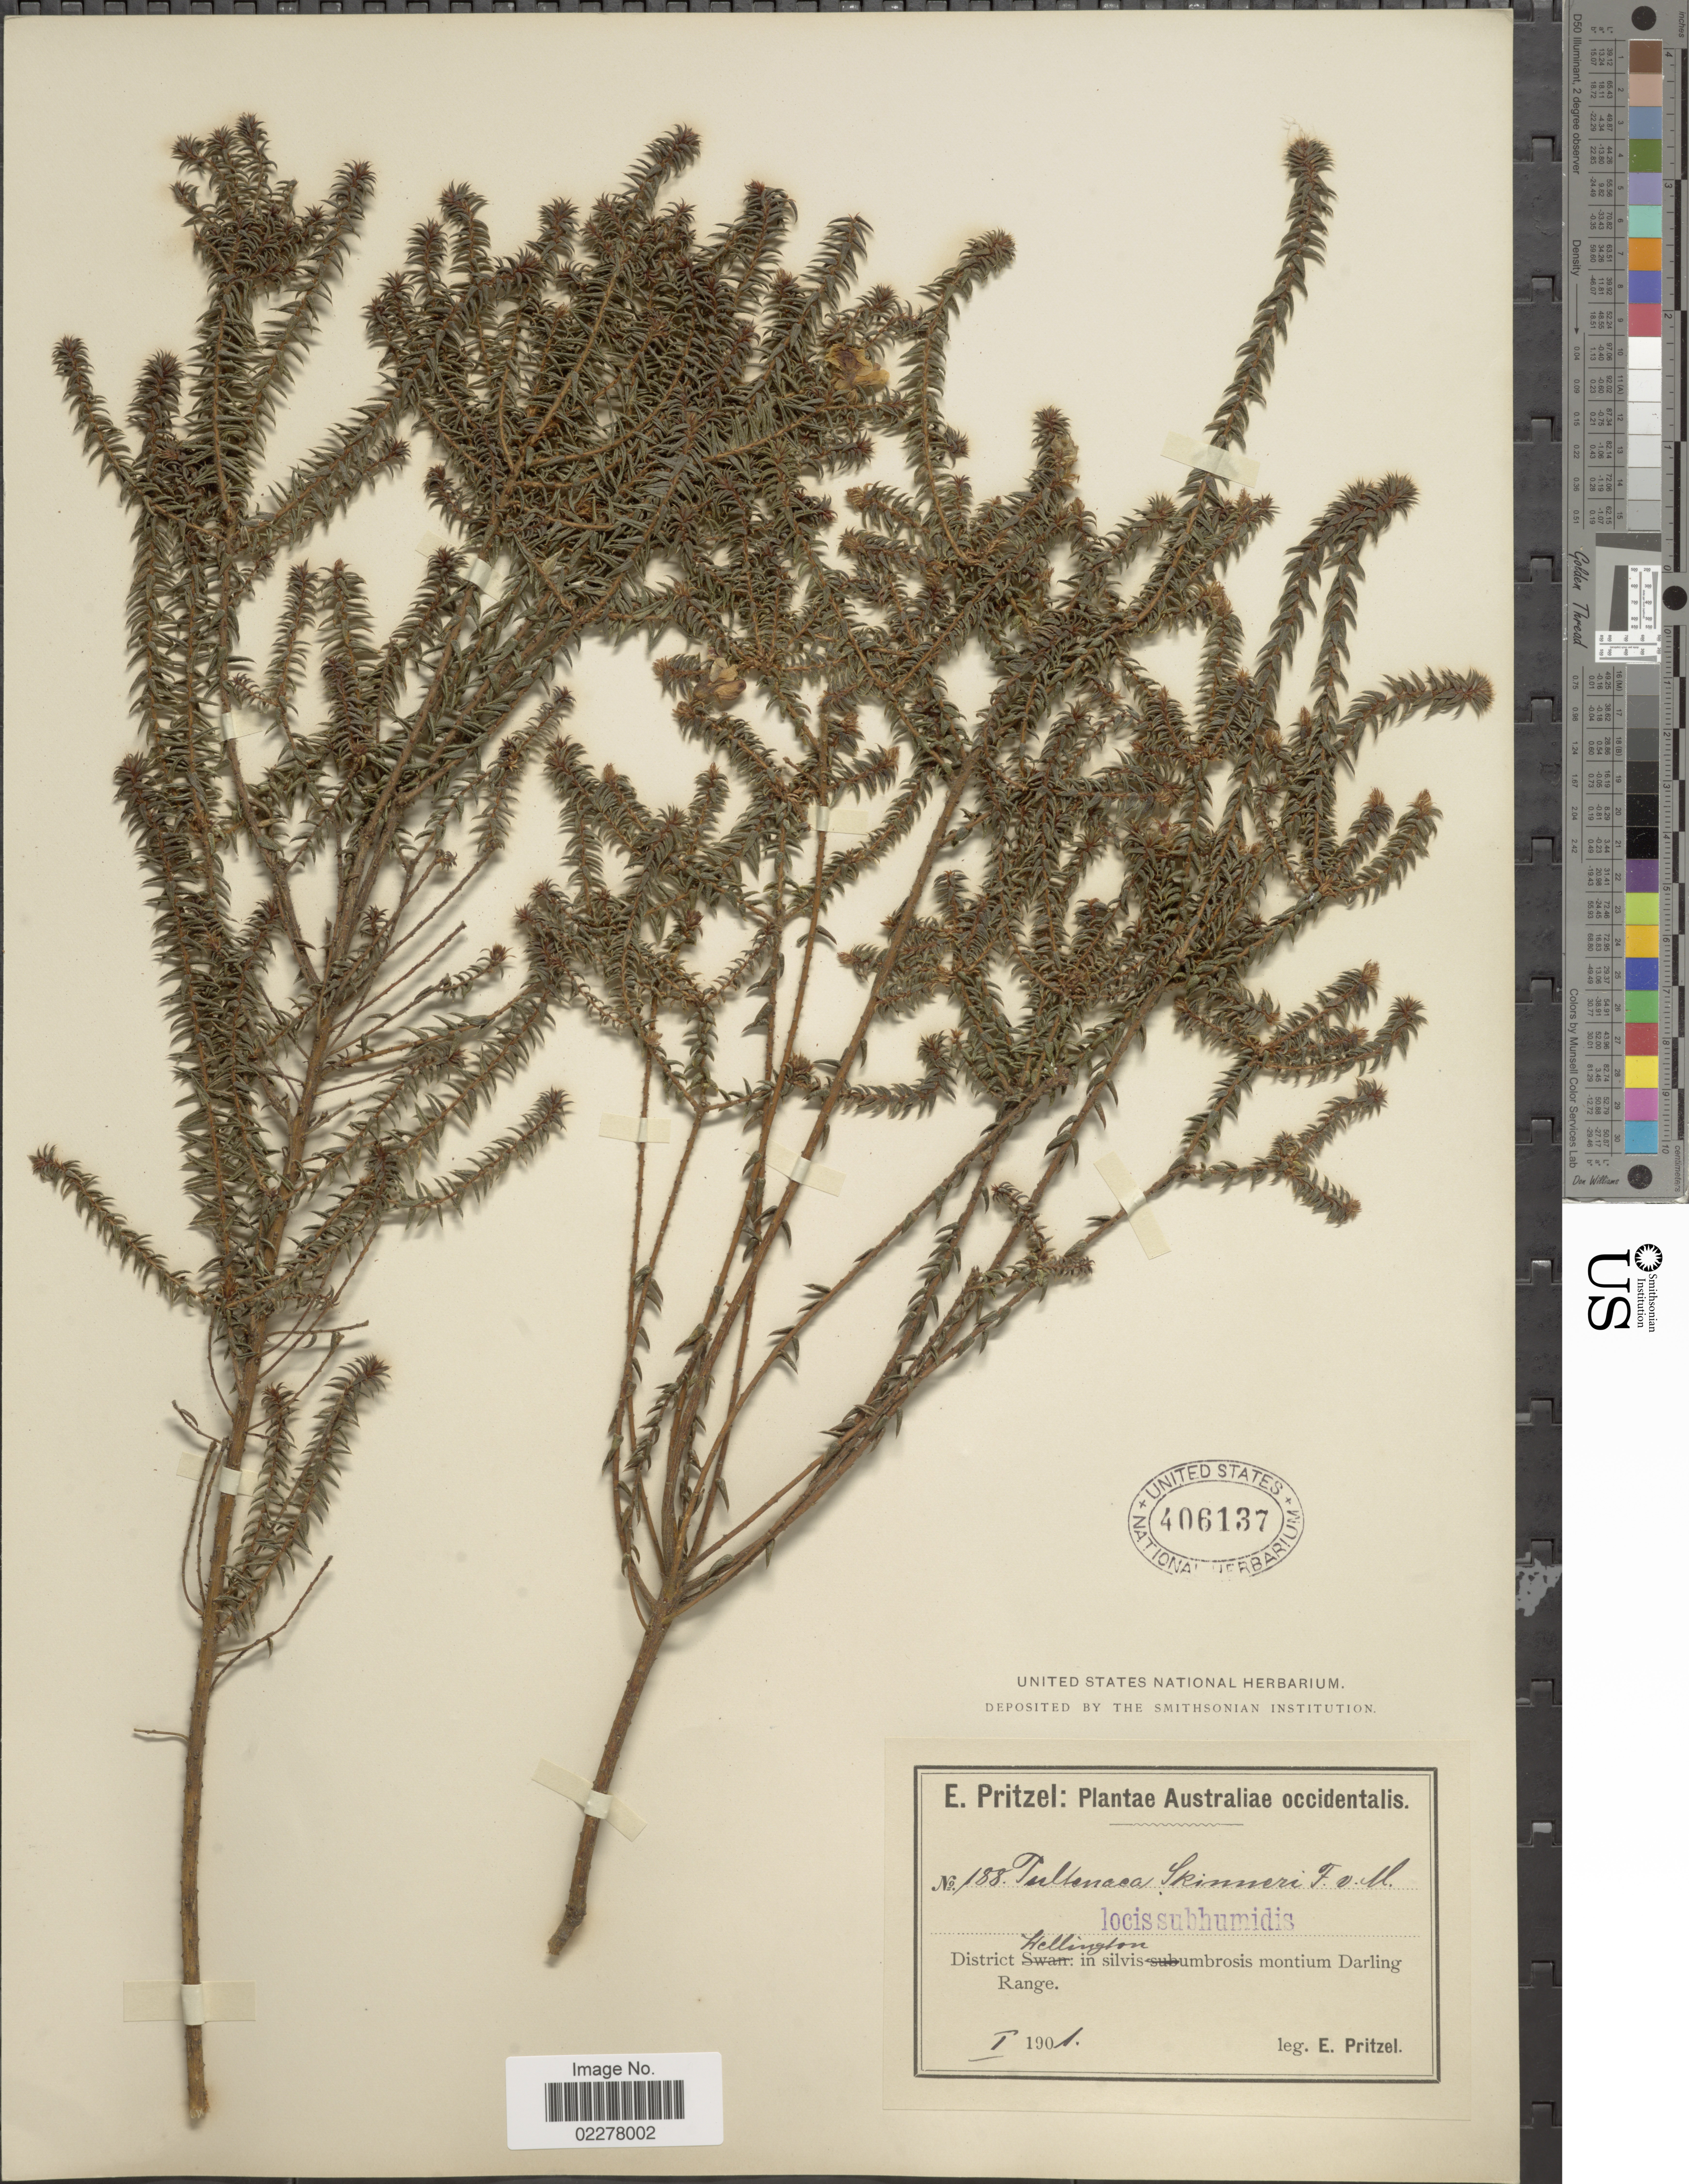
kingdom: Plantae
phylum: Tracheophyta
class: Magnoliopsida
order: Fabales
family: Fabaceae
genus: Pultenaea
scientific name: Pultenaea skinneri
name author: F. Muell.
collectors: E. G. Pritzel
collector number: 188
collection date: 1901-01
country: Australia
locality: Australiae occidentalis. District Wellington: in silvis umbrosis montium Darling Range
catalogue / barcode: US 406137